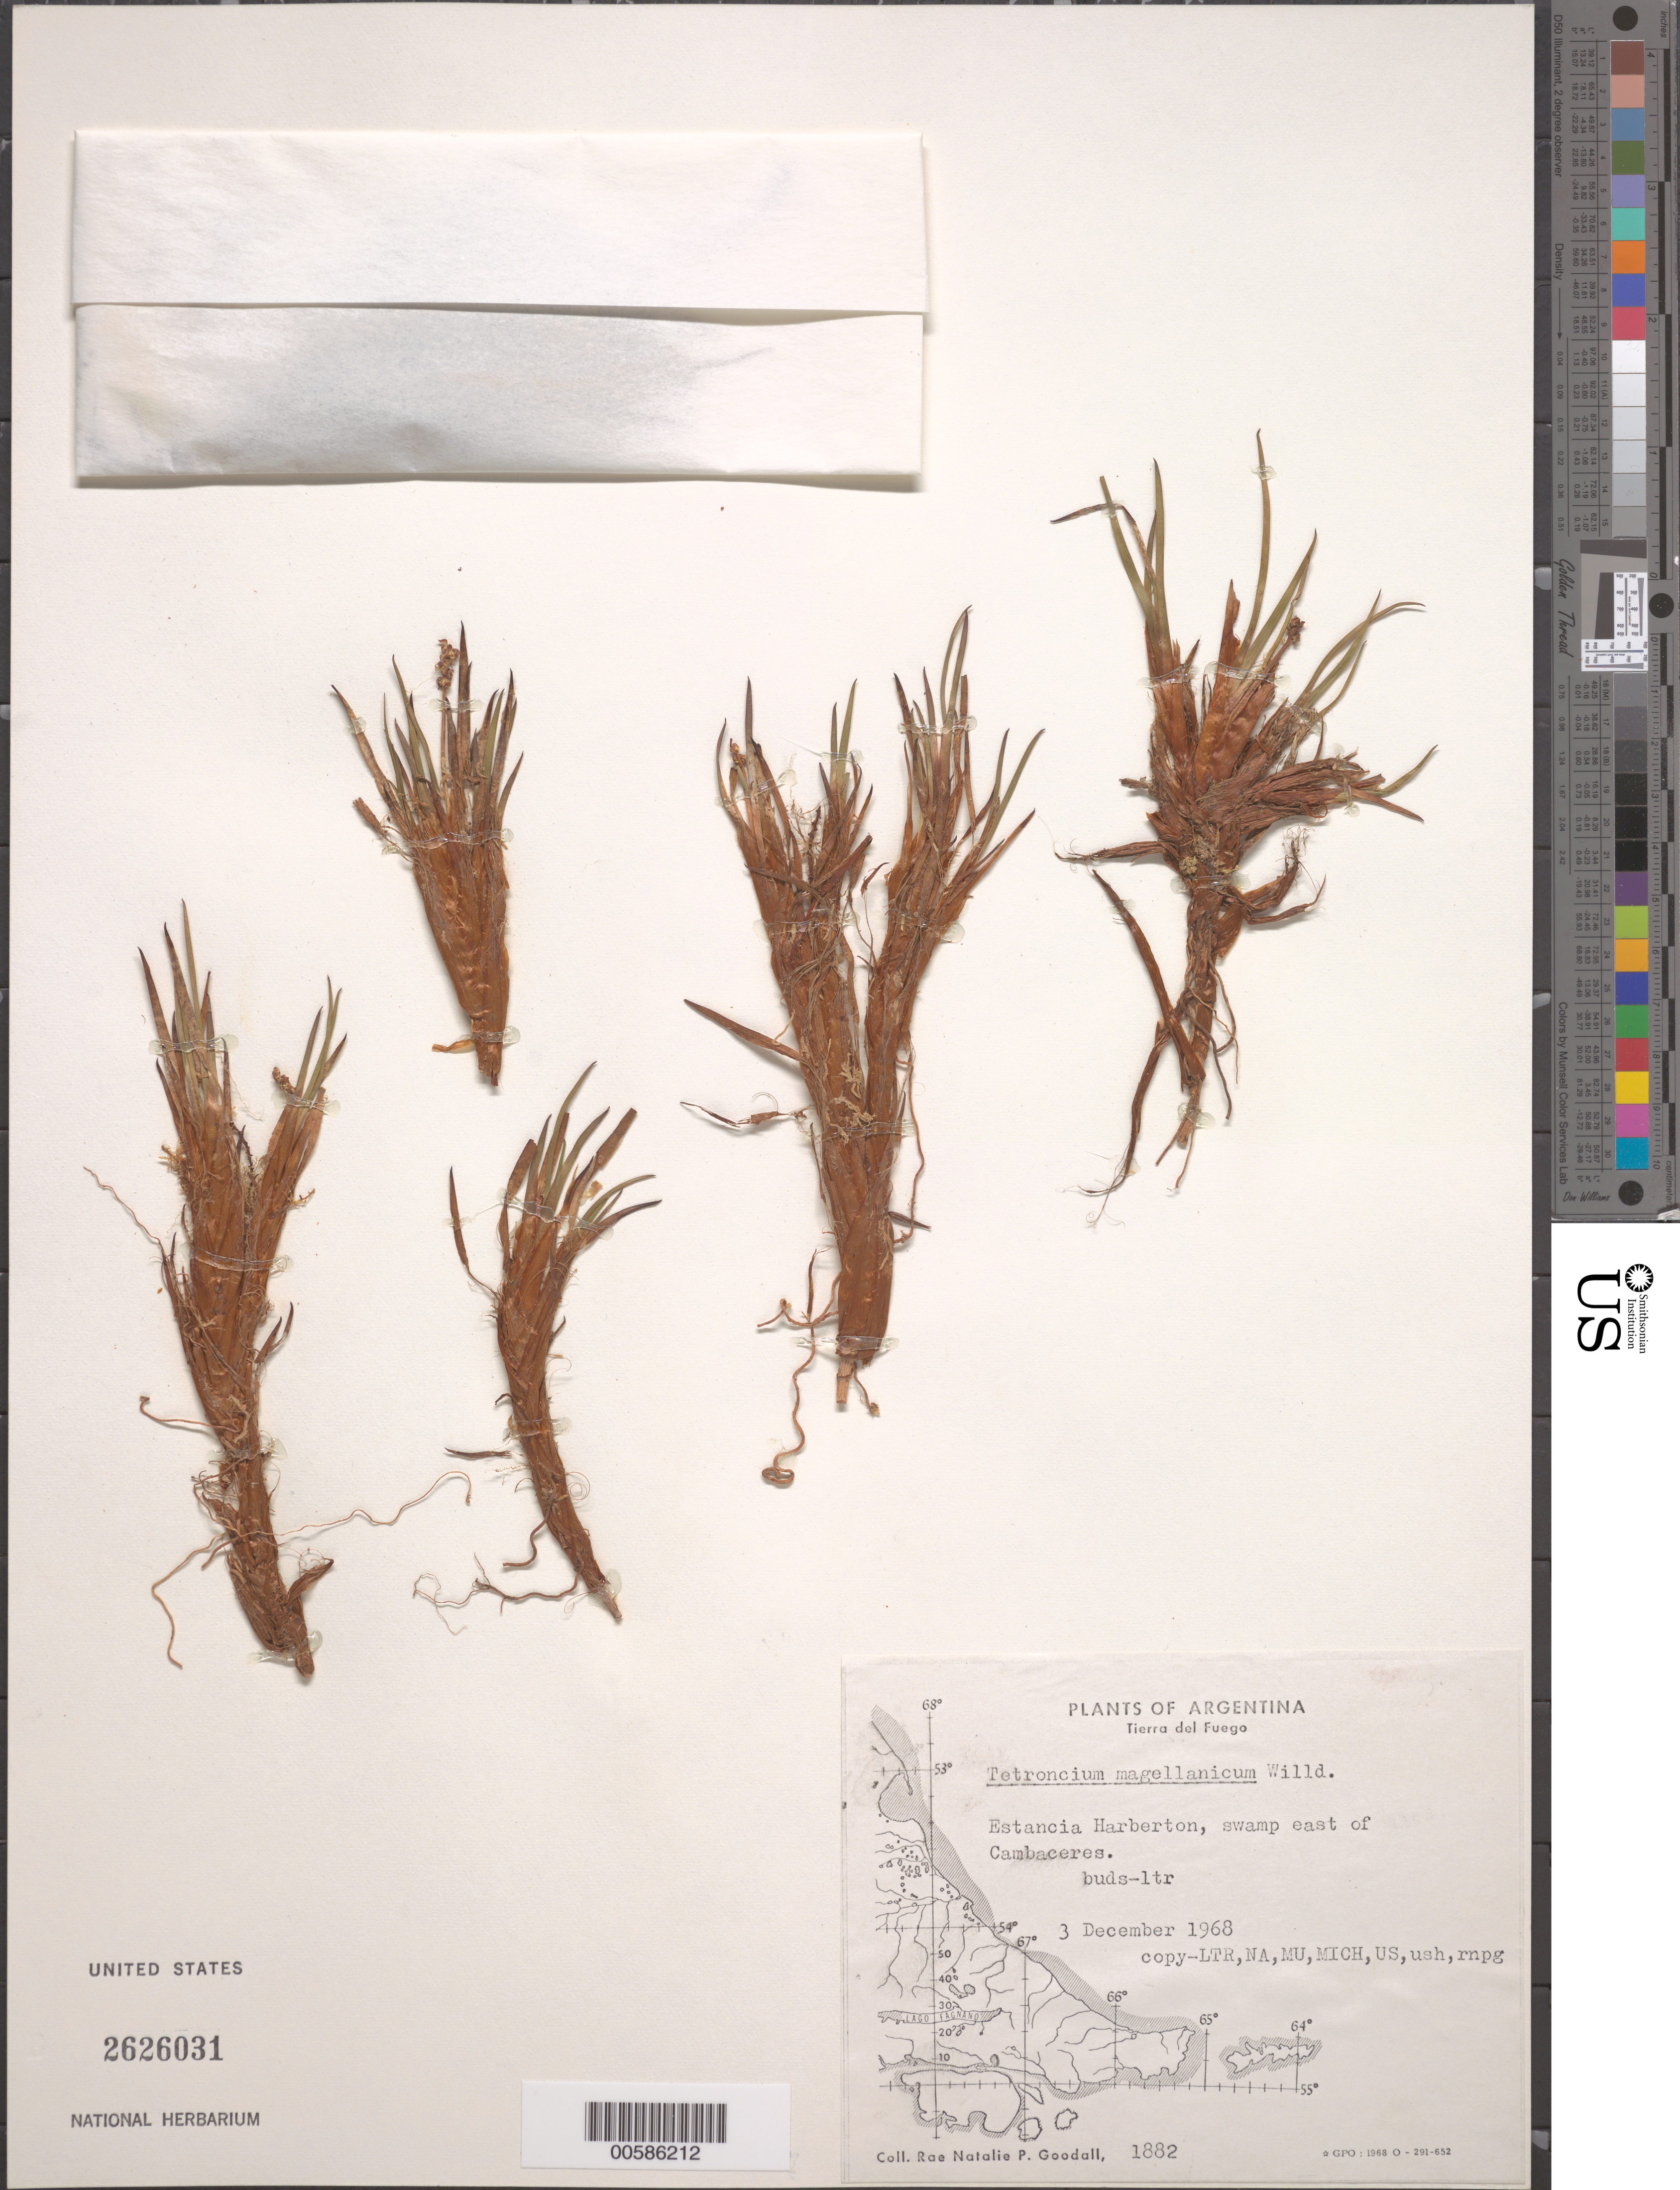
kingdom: Plantae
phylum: Tracheophyta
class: Liliopsida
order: Alismatales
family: Juncaginaceae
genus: Tetroncium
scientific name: Tetroncium magellanicum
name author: Willd.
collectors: R. Goodall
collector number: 1882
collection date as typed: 03 Dec 1968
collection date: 1968-12-03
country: Argentina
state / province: Tierra del Fuego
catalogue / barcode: US 2626031